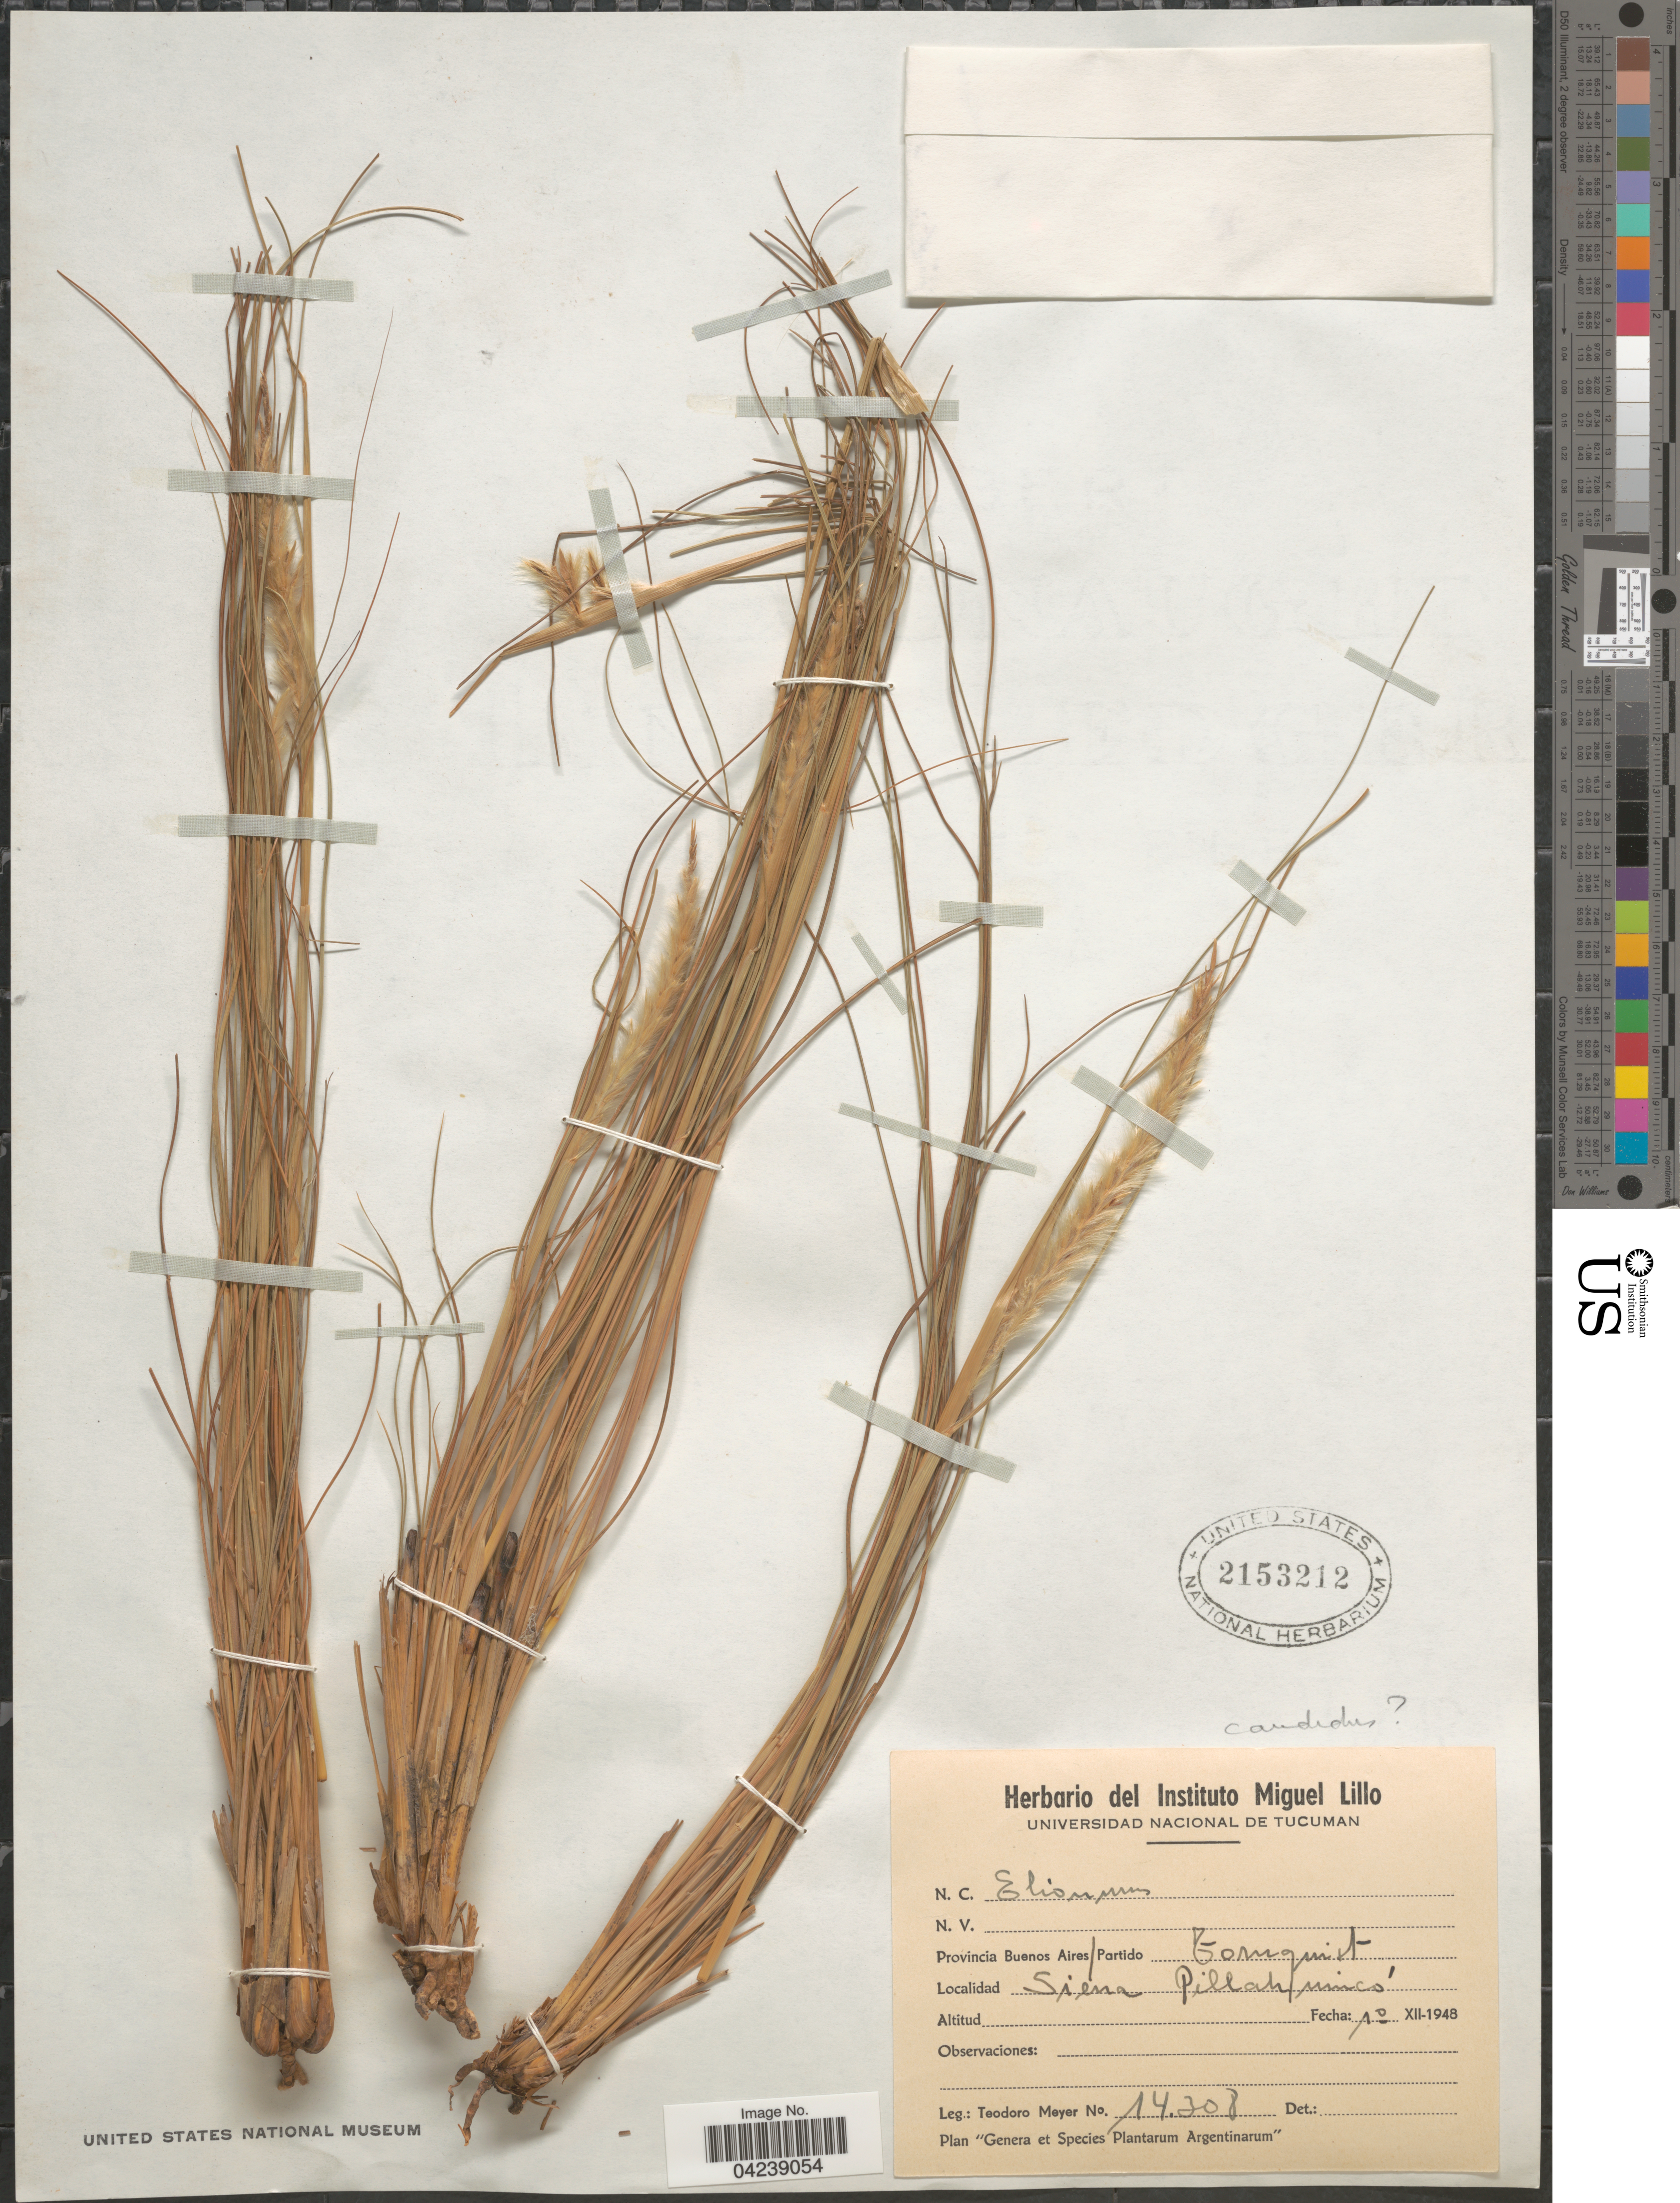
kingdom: Plantae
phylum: Tracheophyta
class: Liliopsida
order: Poales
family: Poaceae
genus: Elionurus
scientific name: Elionurus muticus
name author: (Spreng.) Kuntze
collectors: T. Meyer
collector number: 14308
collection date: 1948-12-01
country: Argentina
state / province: Buenos Aires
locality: Partido Tornquist. Sierra Pillahuincó.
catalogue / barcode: US 2153212